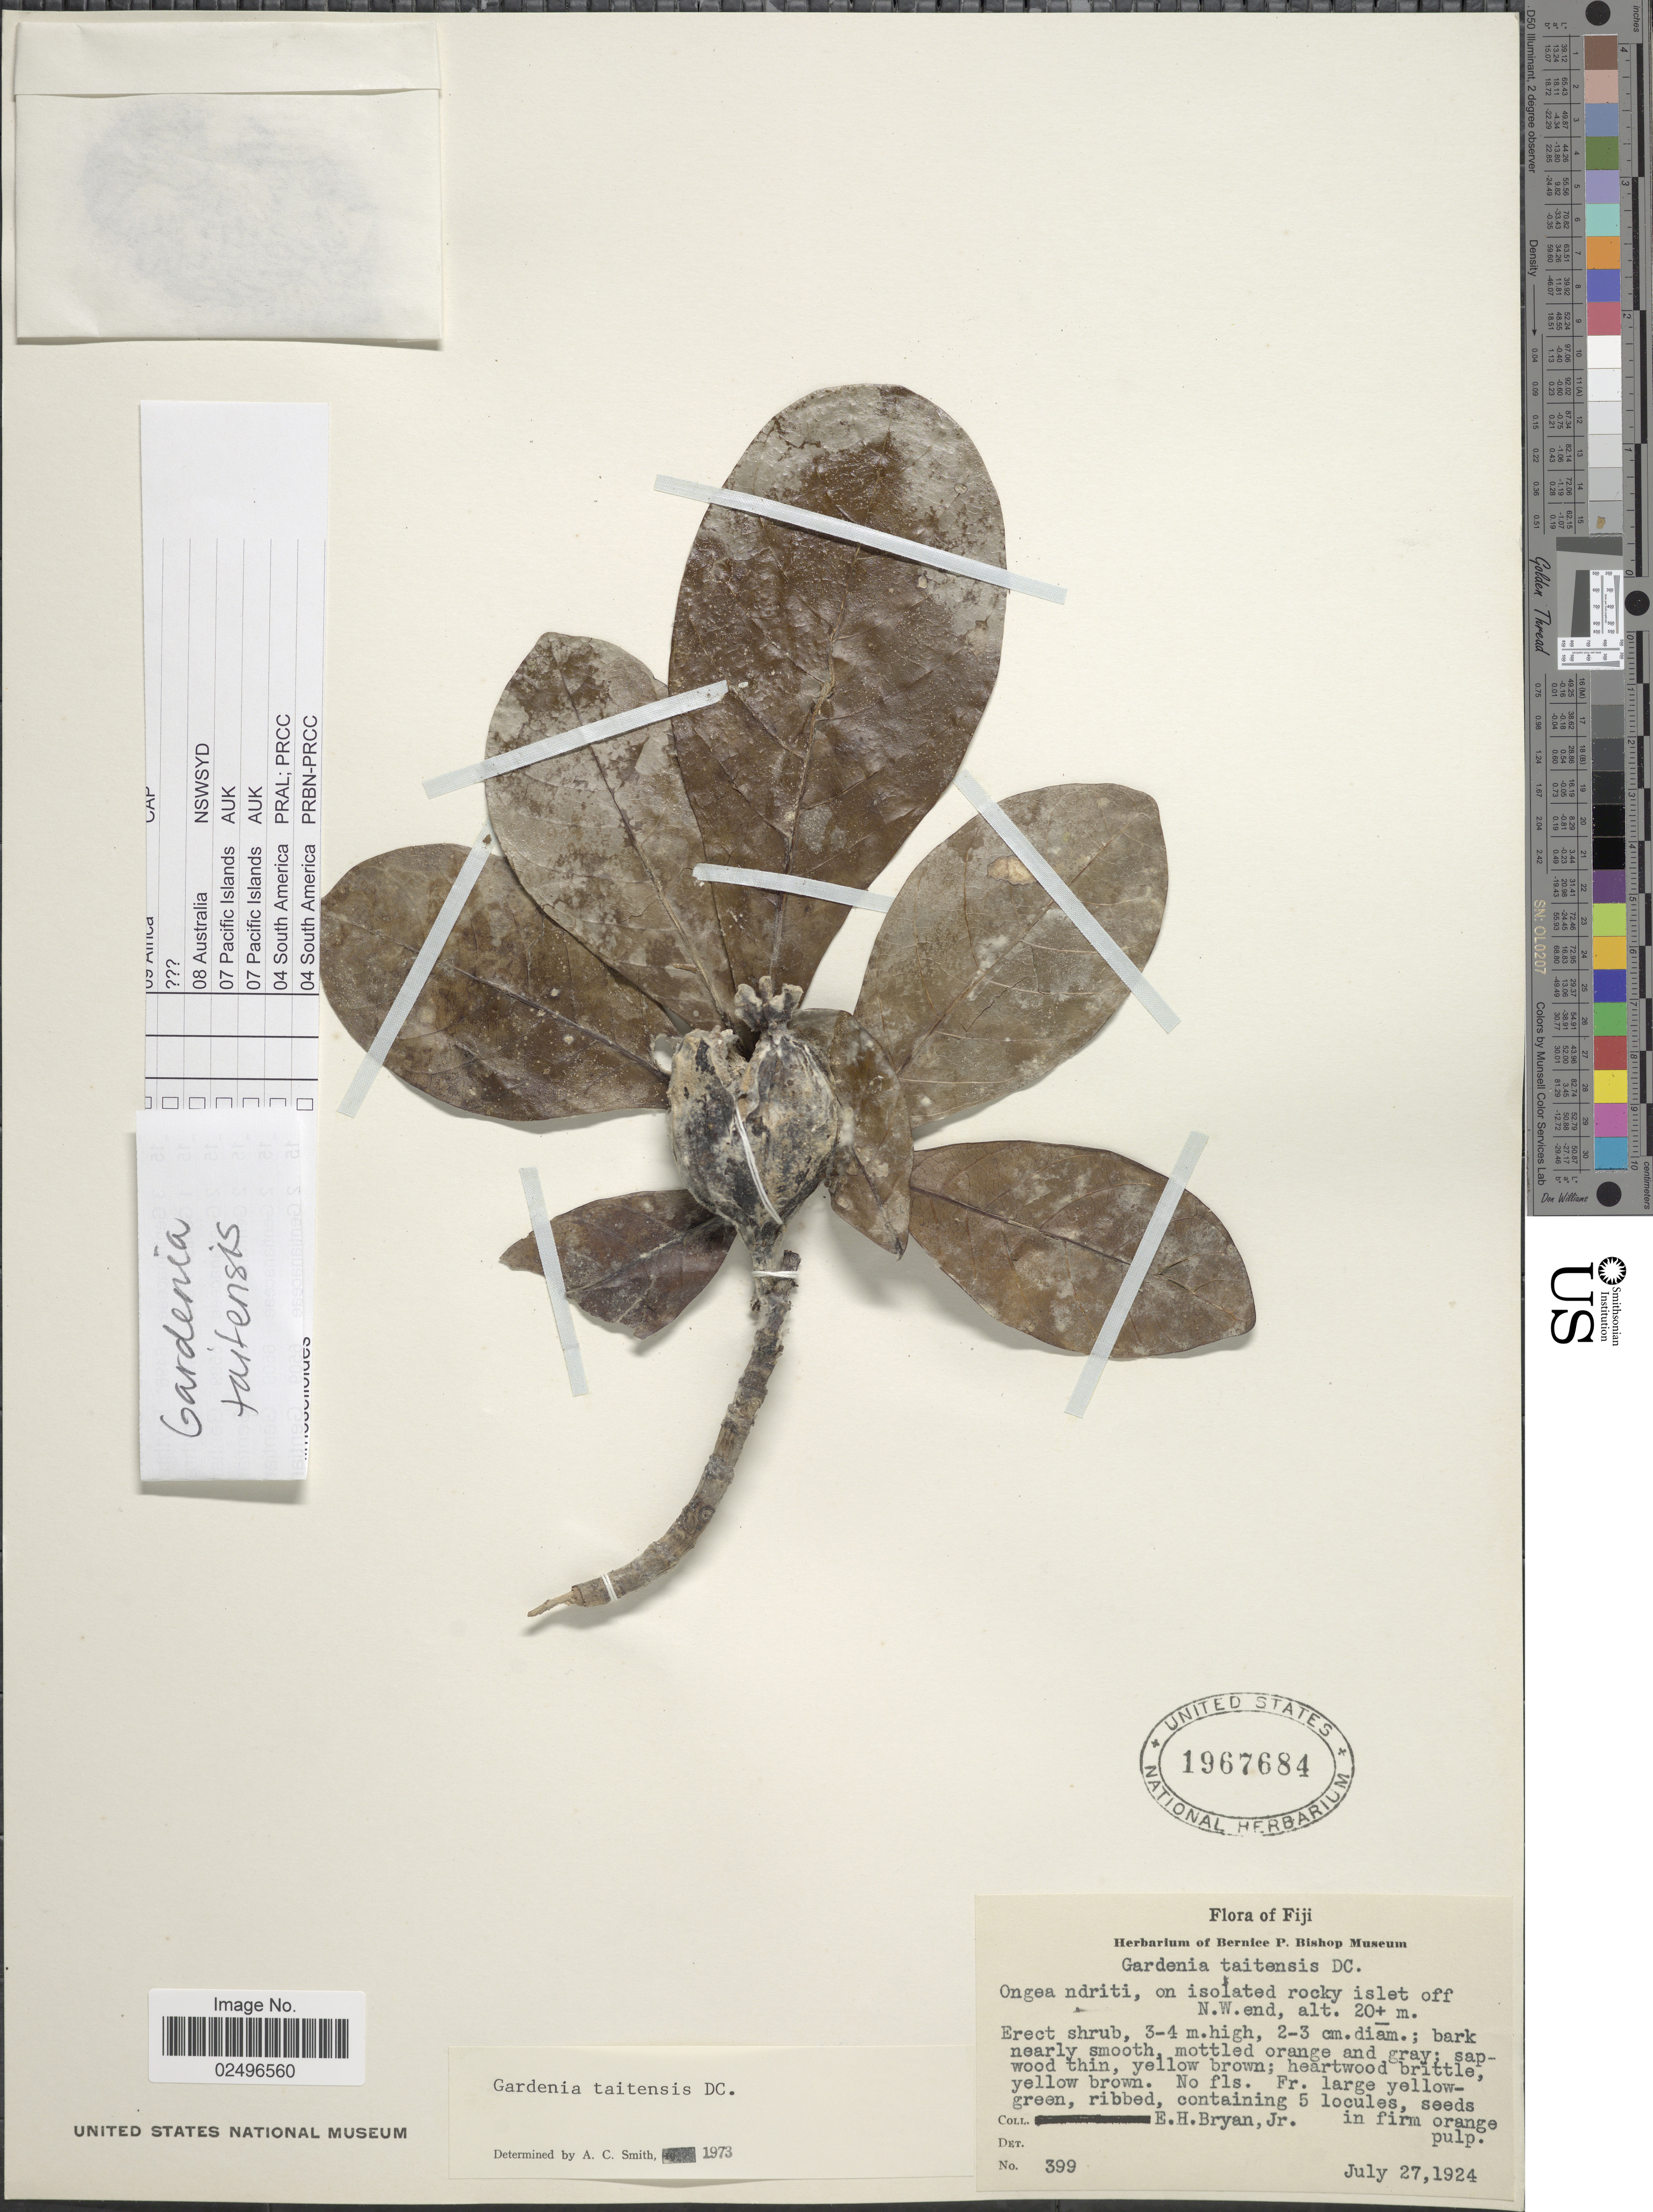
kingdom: Plantae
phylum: Tracheophyta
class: Magnoliopsida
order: Gentianales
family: Rubiaceae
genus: Gardenia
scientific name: Gardenia taitensis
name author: DC.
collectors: E. Bryan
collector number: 399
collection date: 1924-07-27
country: Fiji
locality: Ongea ndriti, on isolated rocky islett off, N.W. end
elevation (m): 20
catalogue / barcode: US 1967684